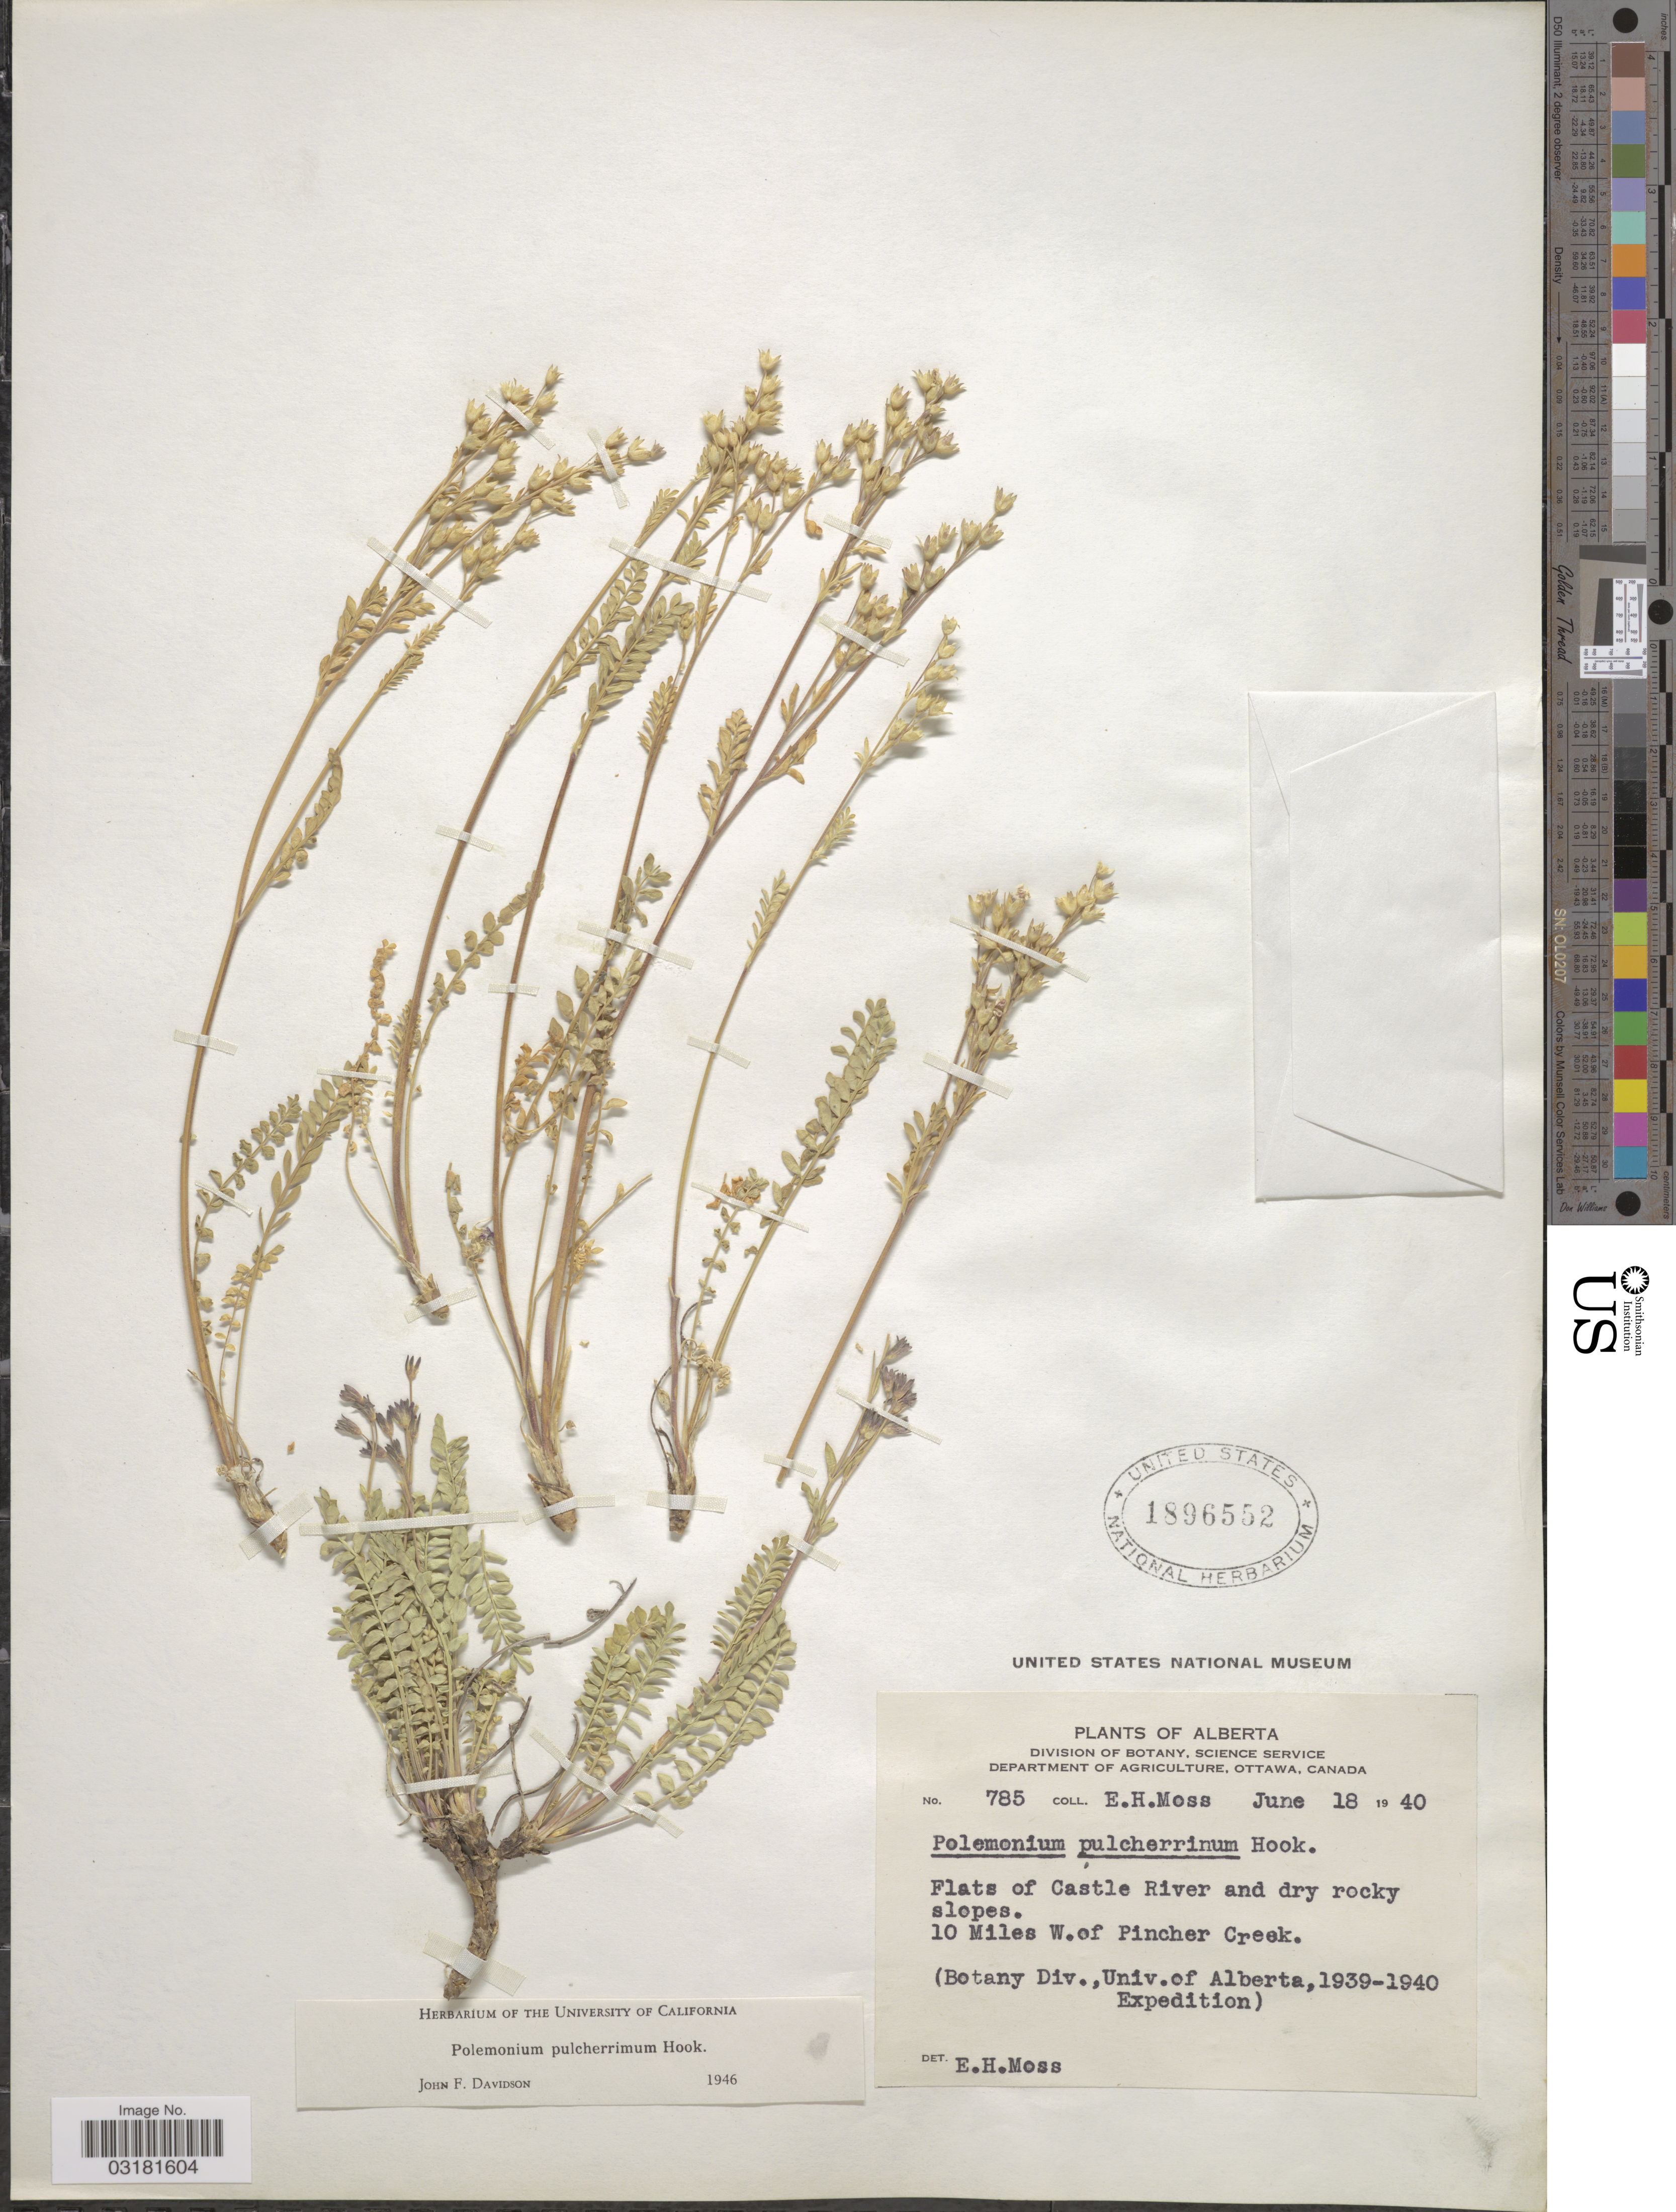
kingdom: Plantae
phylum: Tracheophyta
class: Magnoliopsida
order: Ericales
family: Polemoniaceae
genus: Polemonium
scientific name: Polemonium pulcherrimum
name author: Hook.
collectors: E. Moss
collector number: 785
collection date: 1940-06-18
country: Canada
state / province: Alberta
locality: Flats of Castle River and dry rocky slopes. 10 Miles W. of Pincher Creek.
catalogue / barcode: US 1896552